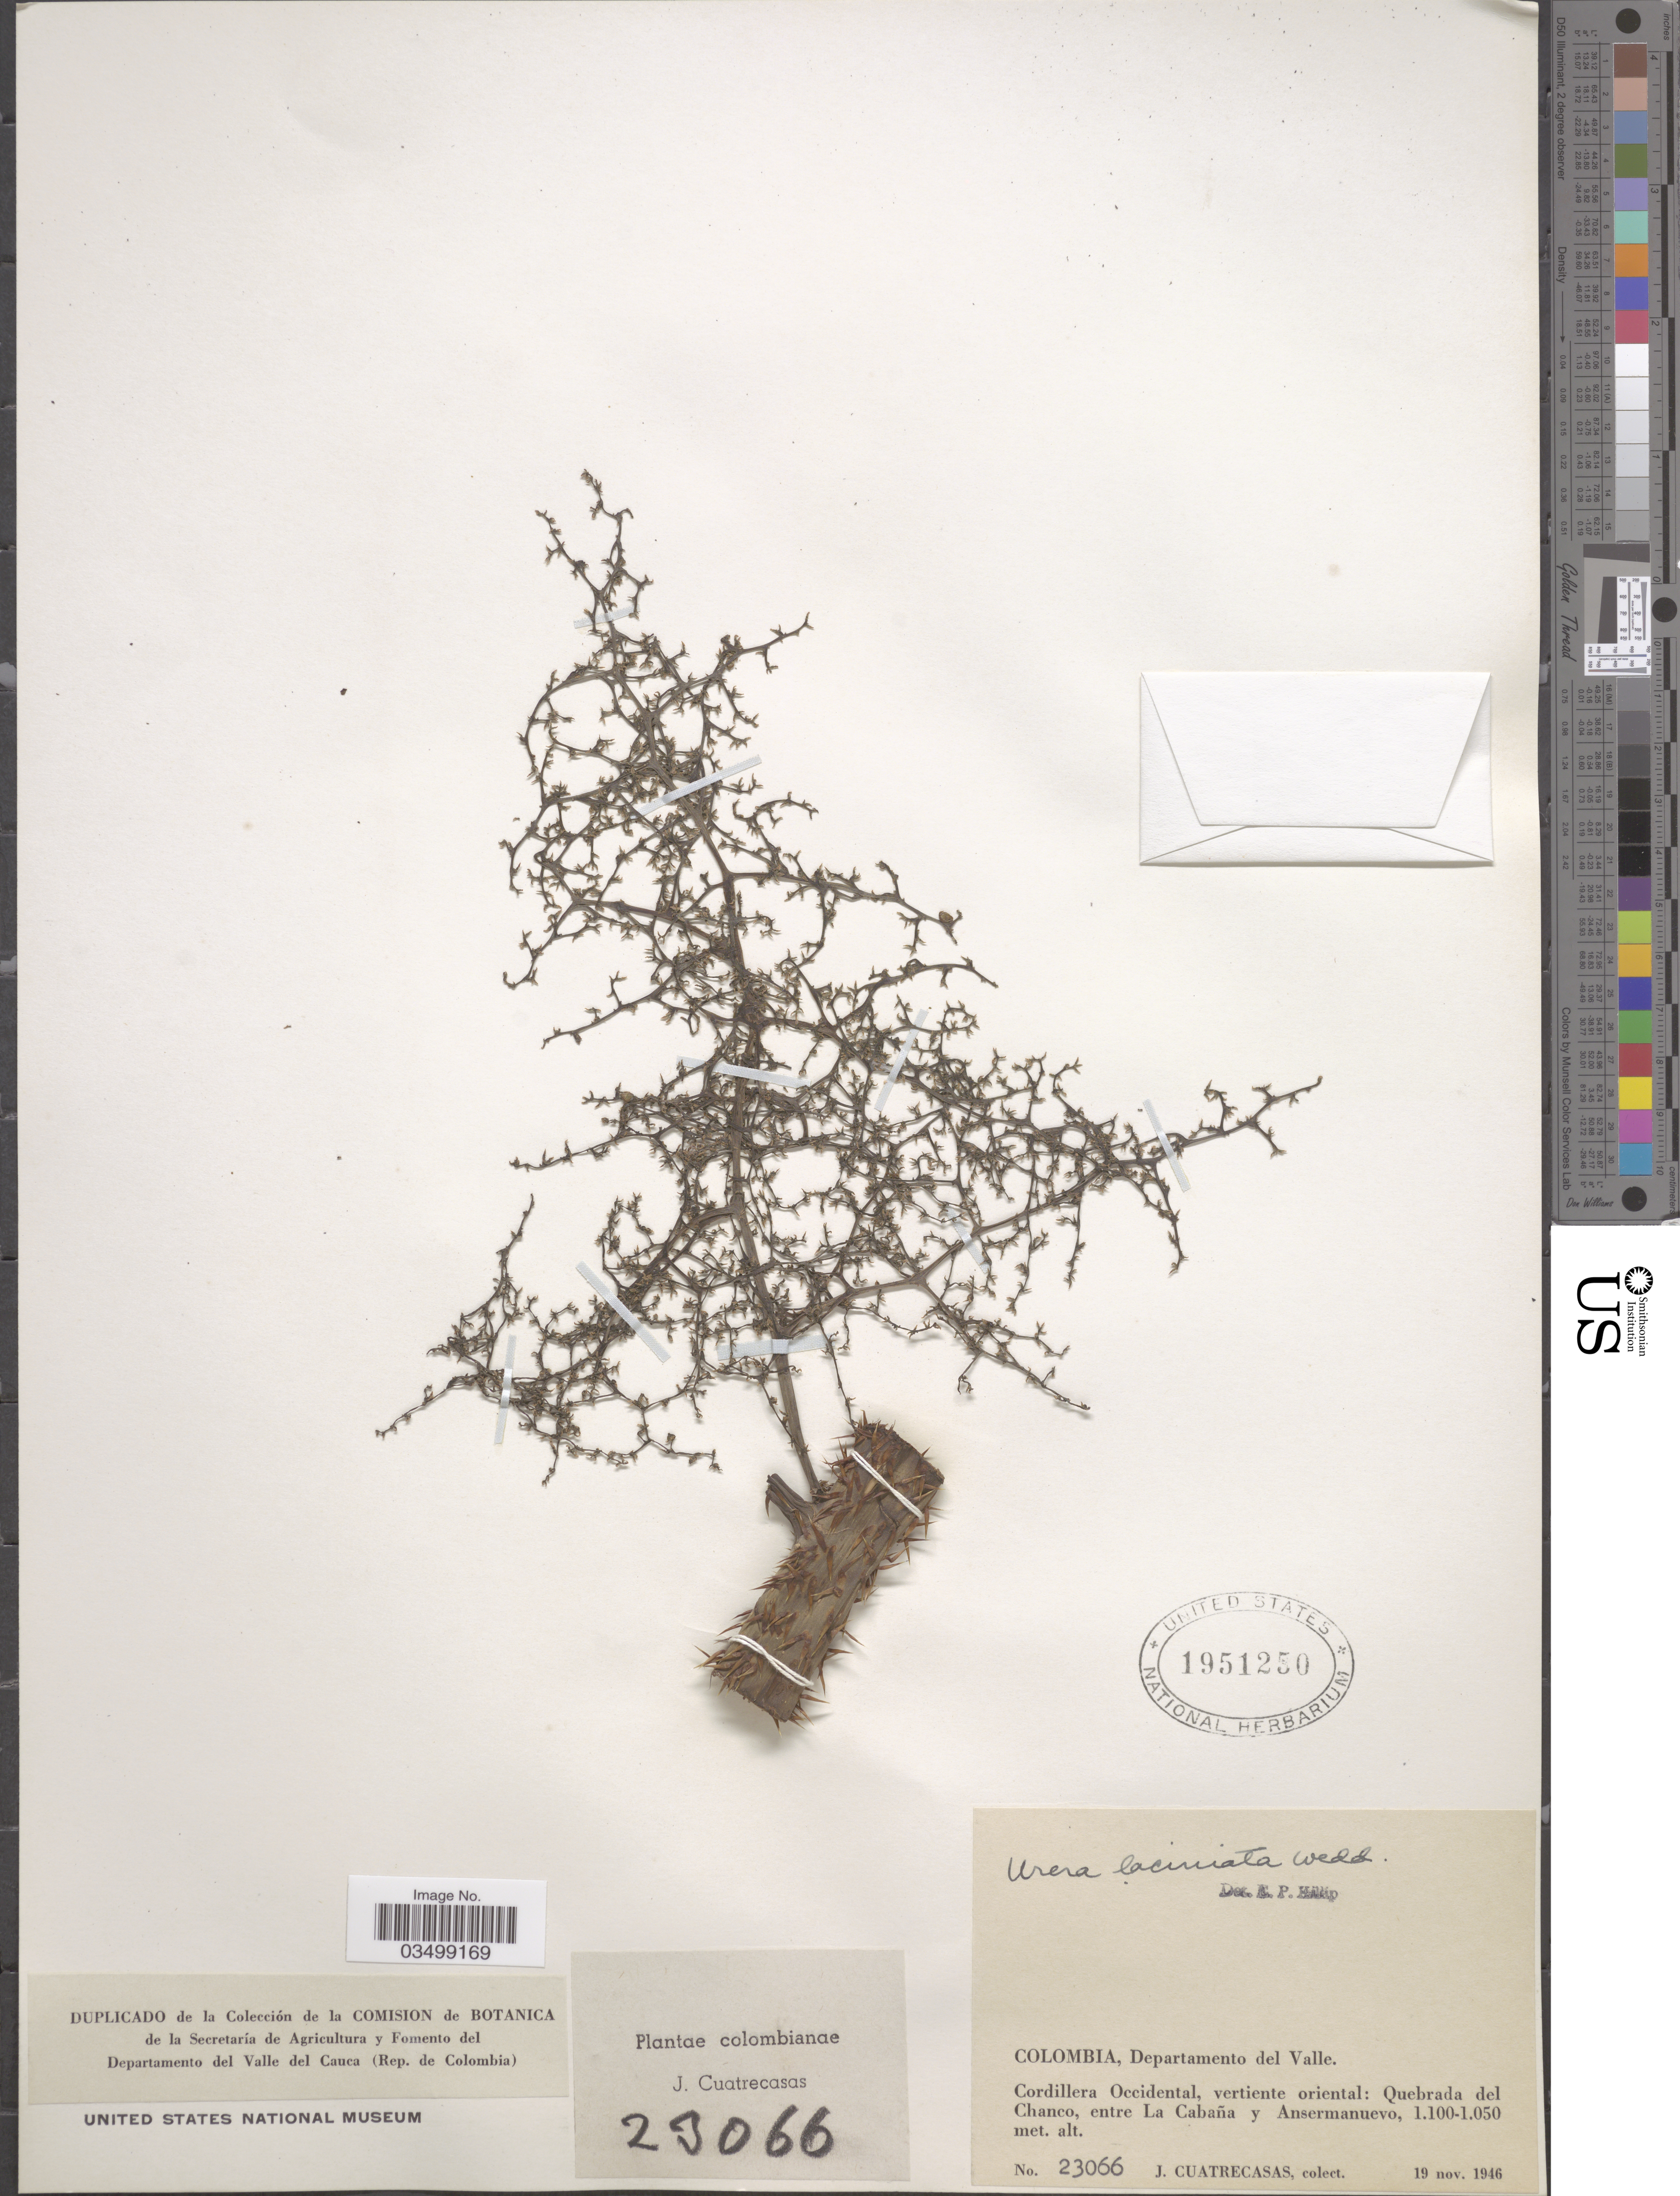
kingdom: Plantae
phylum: Tracheophyta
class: Magnoliopsida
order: Rosales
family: Urticaceae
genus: Urera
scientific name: Urera laciniata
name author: (Gaudich.) Wedd.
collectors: J. Cuatrecasas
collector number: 23066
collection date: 1946-11-19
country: Colombia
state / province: Valle del Cauca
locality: Departamento del Valle. Cordillera Occidental, vertiente oriental: Quebrada del Chanco, entre La Cabaña y Ansermanuevo.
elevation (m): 1050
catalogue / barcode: US 1951250